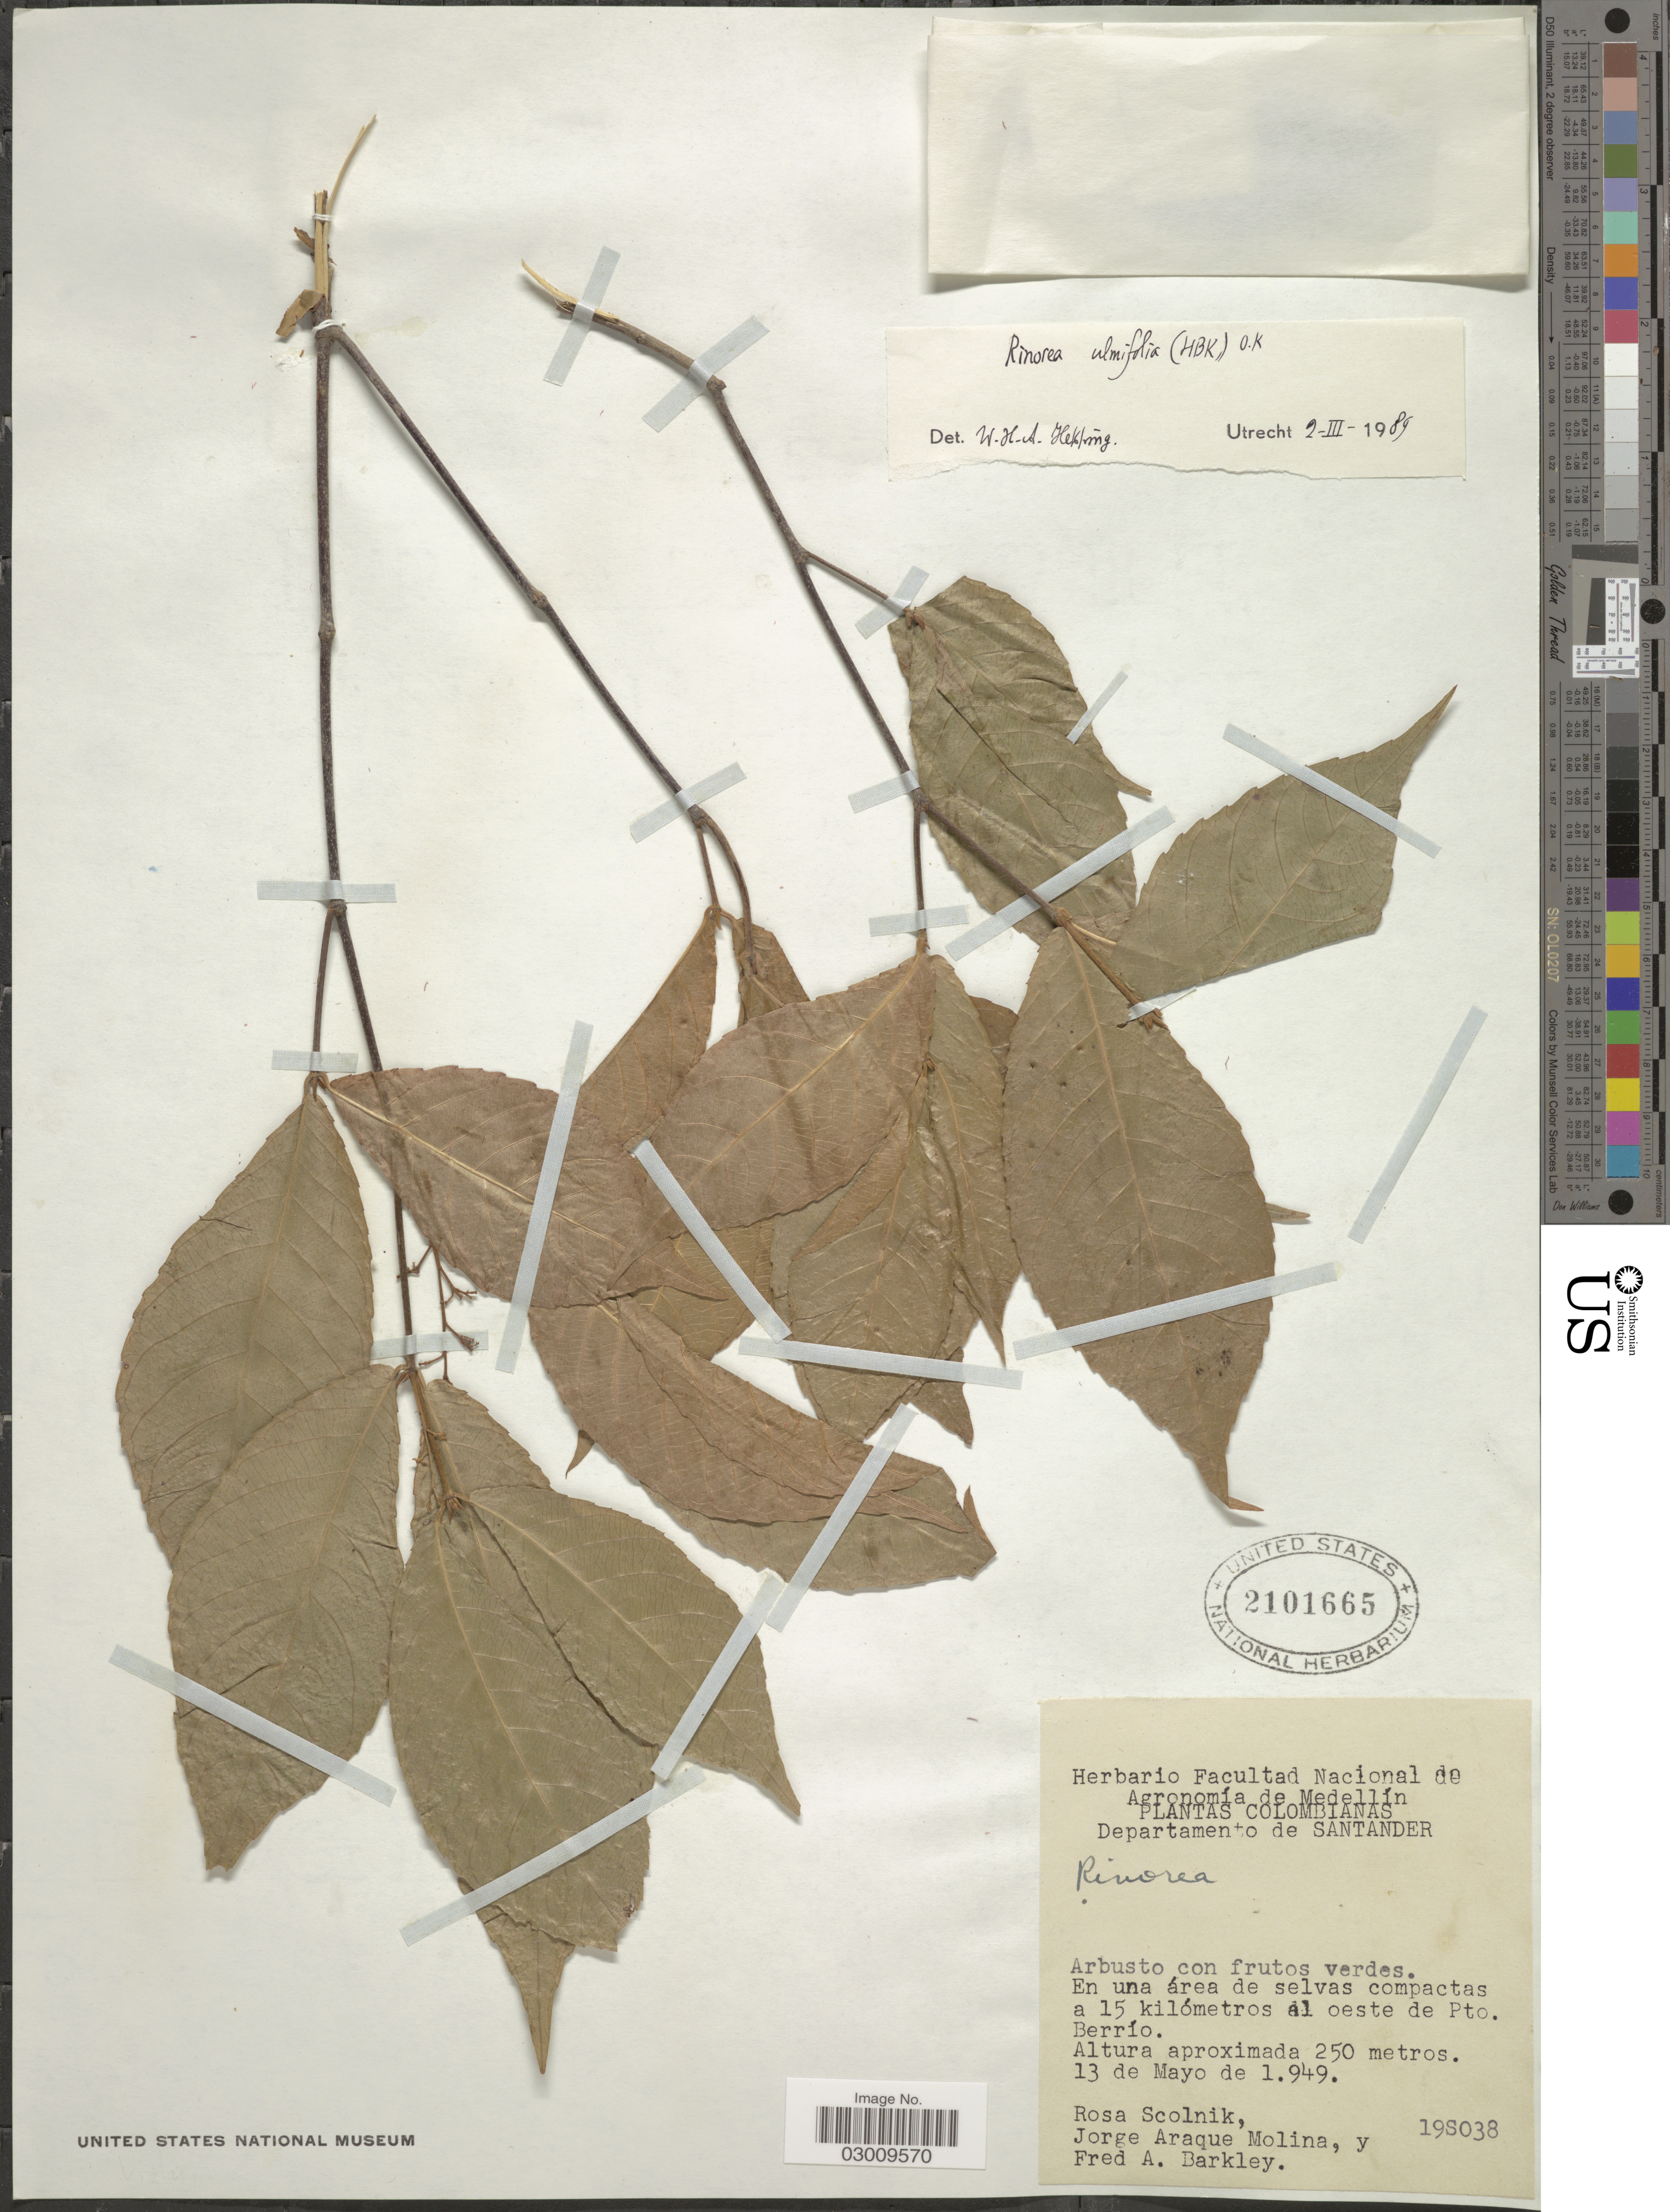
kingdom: Plantae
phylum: Tracheophyta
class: Magnoliopsida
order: Malpighiales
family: Violaceae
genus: Rinorea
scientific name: Rinorea ulmifolia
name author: Kuntze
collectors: R. Scolnik, J. A. Molina & F. A. Barkley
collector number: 19S038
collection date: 1949-05-13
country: Colombia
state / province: Santander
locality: Departamento de Santander. En una área de selvas compactas a 15 kilómetros al oeste de Pto. Berrío.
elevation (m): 250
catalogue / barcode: US 2101665